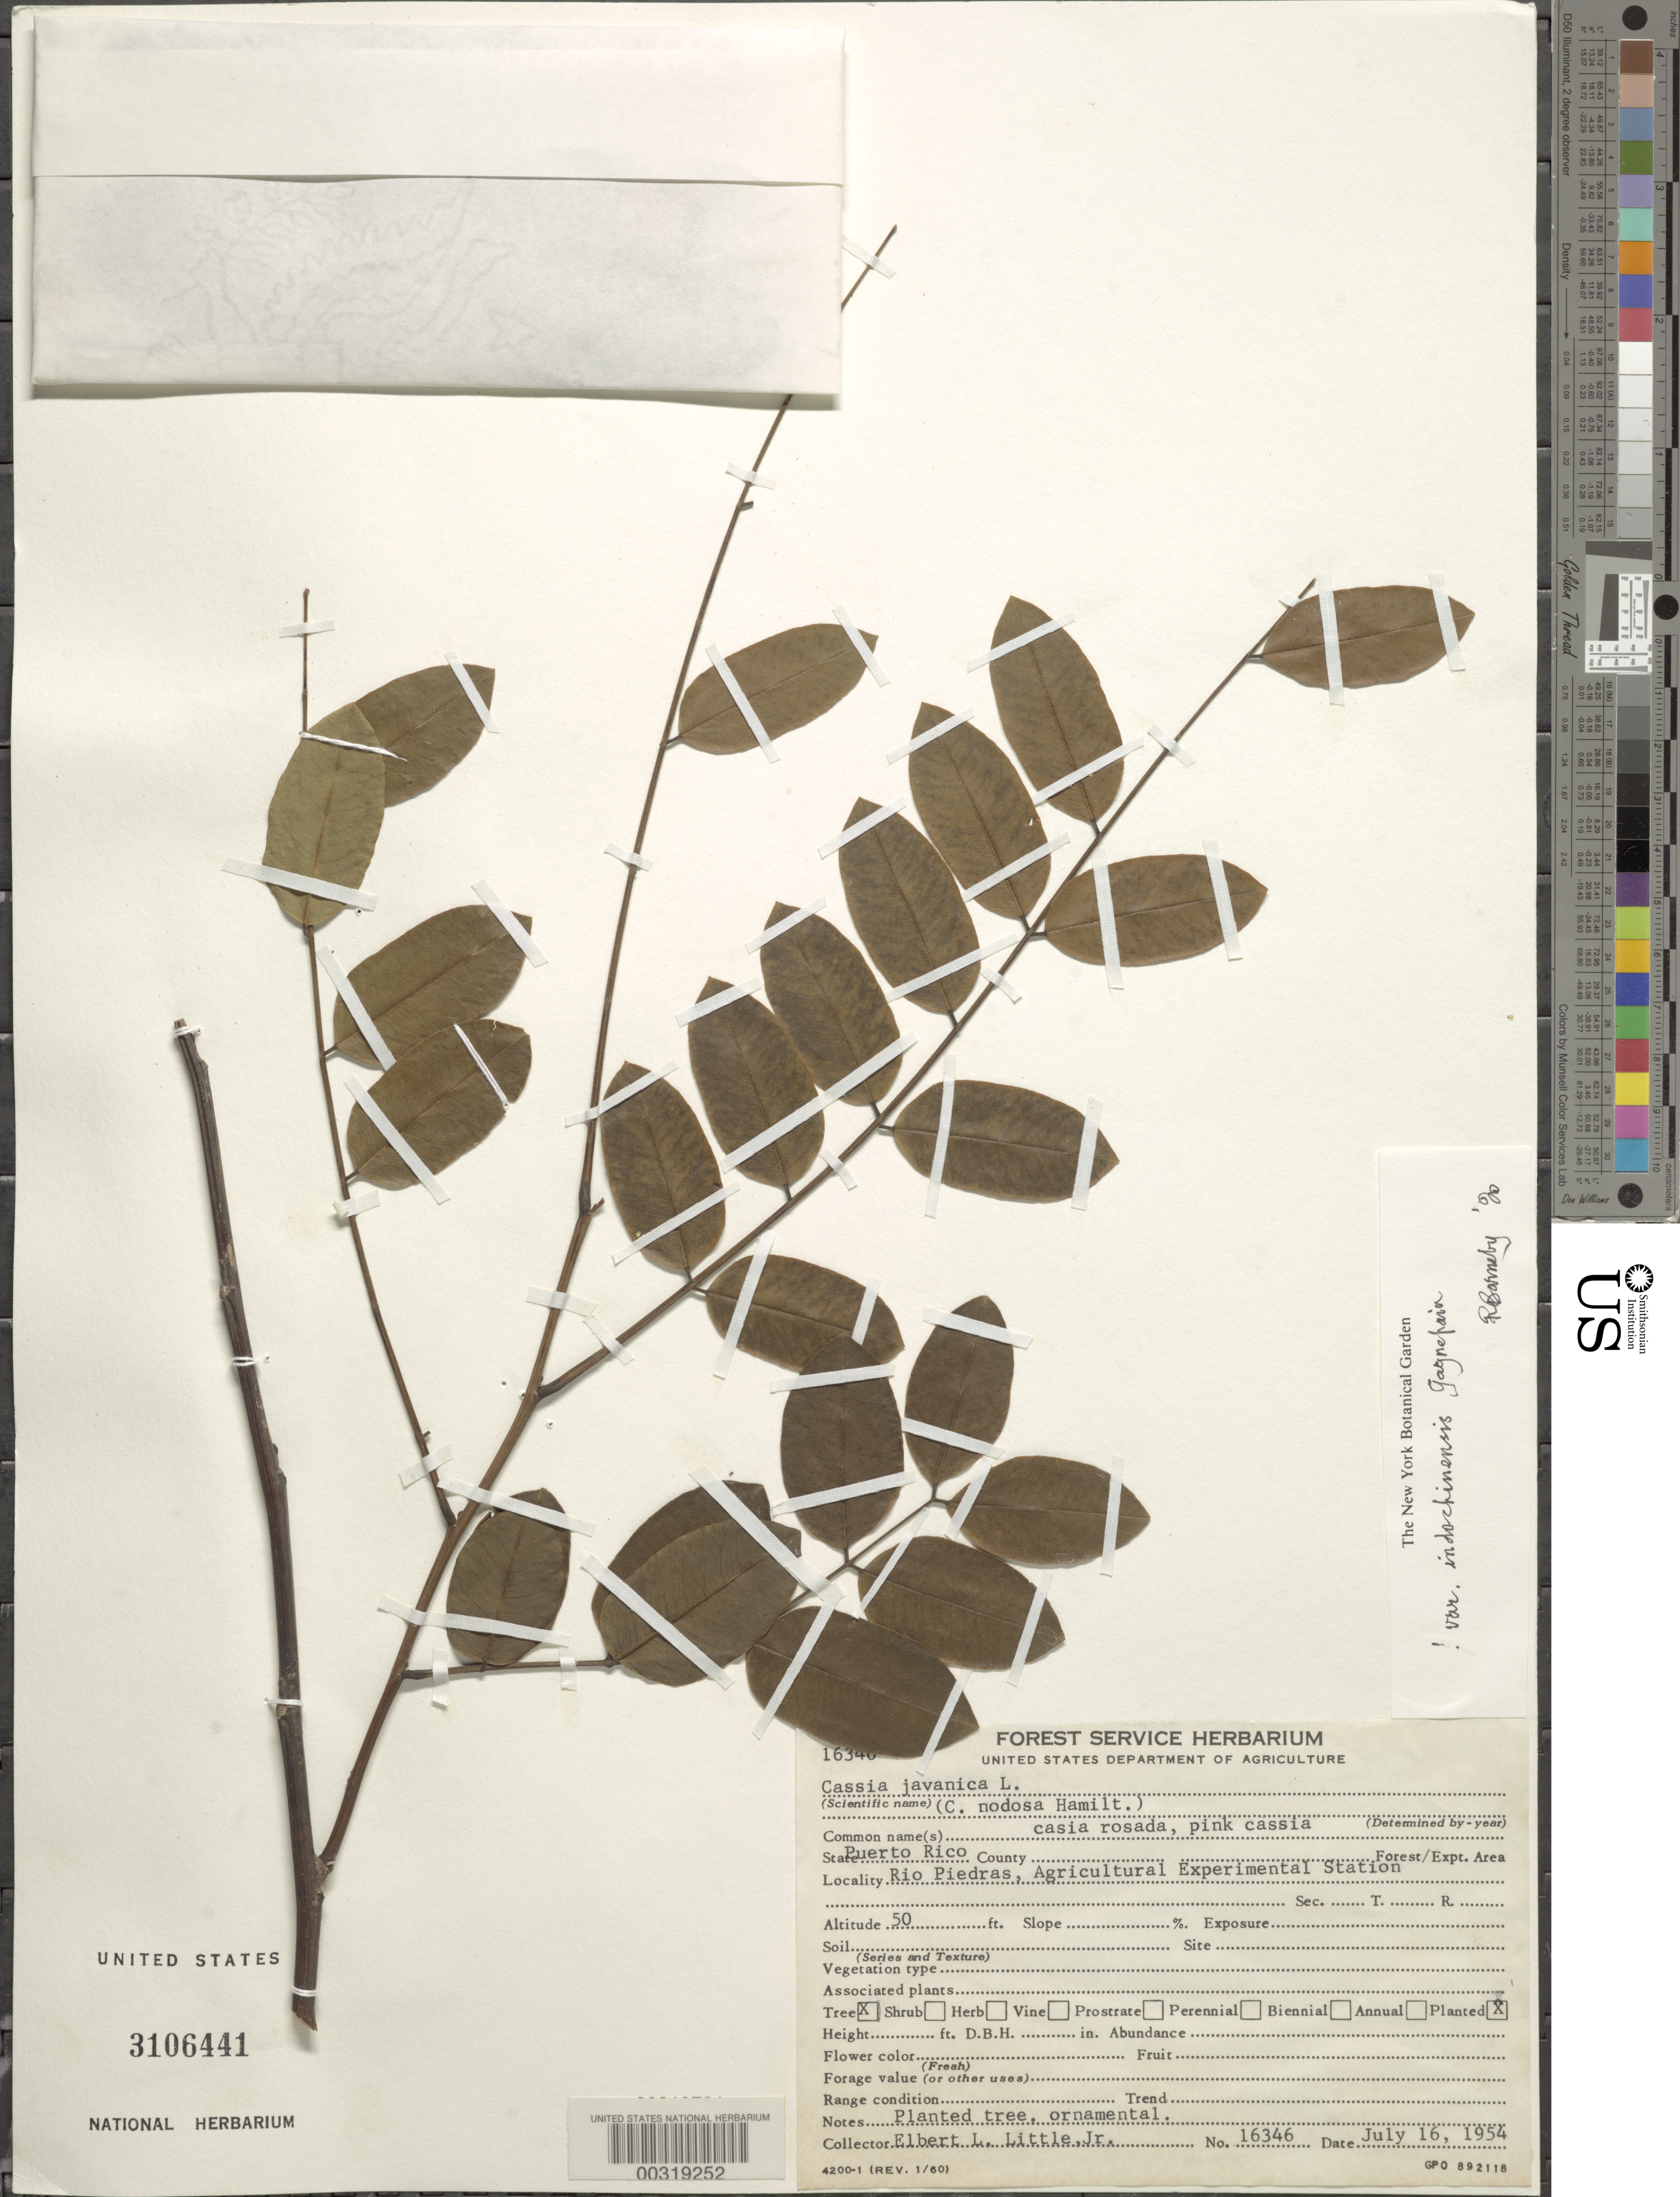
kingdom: Plantae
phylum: Tracheophyta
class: Magnoliopsida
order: Fabales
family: Fabaceae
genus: Cassia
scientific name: Cassia javanica var. indochinensis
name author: Gagnep.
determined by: Barneby, Rupert C., (NY)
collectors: E. L. Little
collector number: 16346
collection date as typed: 16 Jul 1954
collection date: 1954-07-16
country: Puerto Rico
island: Greater Antilles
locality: Rio piedras, agricultural experimental station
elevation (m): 15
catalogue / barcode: US 3106441